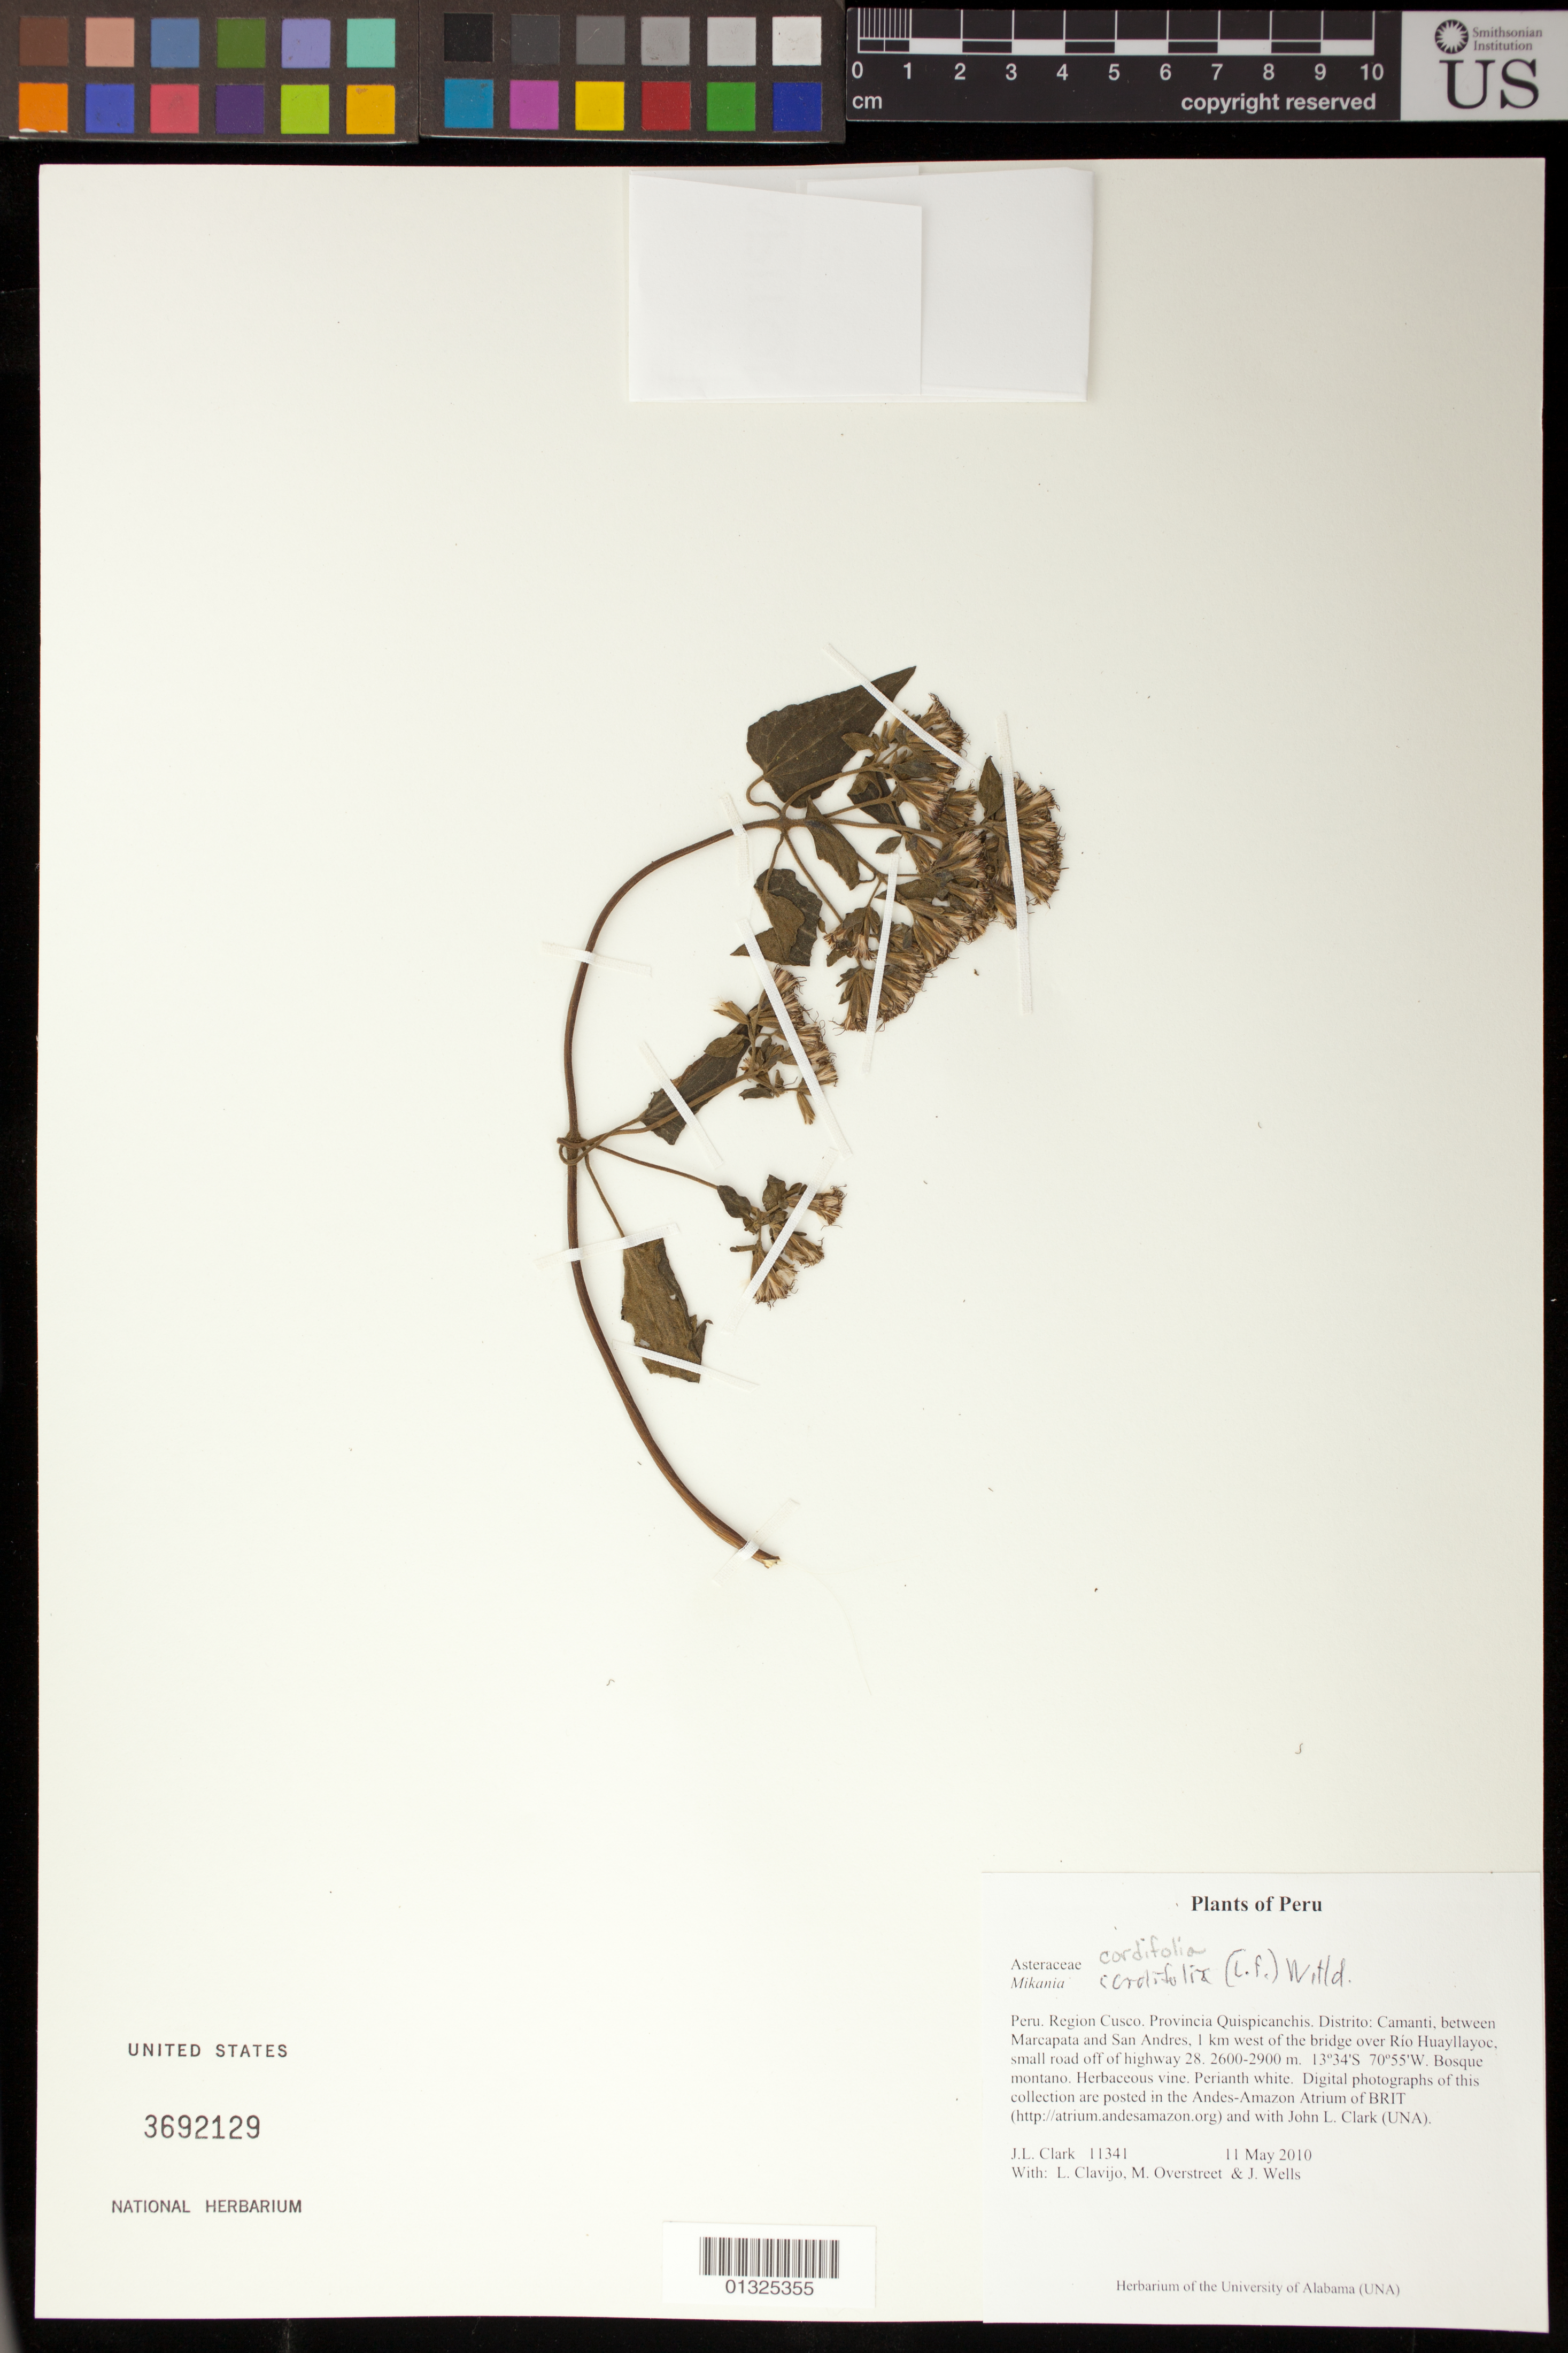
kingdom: Plantae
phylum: Tracheophyta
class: Magnoliopsida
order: Asterales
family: Asteraceae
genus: Mikania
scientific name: Mikania cordifolia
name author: (L. f.) Willd.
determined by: Robinson, Harold E., (US)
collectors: J. L. Clark, L. Clavijo, M. Overstreet & J. Wells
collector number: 11341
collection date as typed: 11 May 2010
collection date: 2010-05-11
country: Peru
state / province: Cusco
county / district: Quispicanchis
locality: Distr.L Camanti, between Marcapata and San Andres, 1 km W of the bridge over Rio Hauyllayoc, small road off of hwy 29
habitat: Bosque montano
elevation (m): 2600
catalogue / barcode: US 3692129